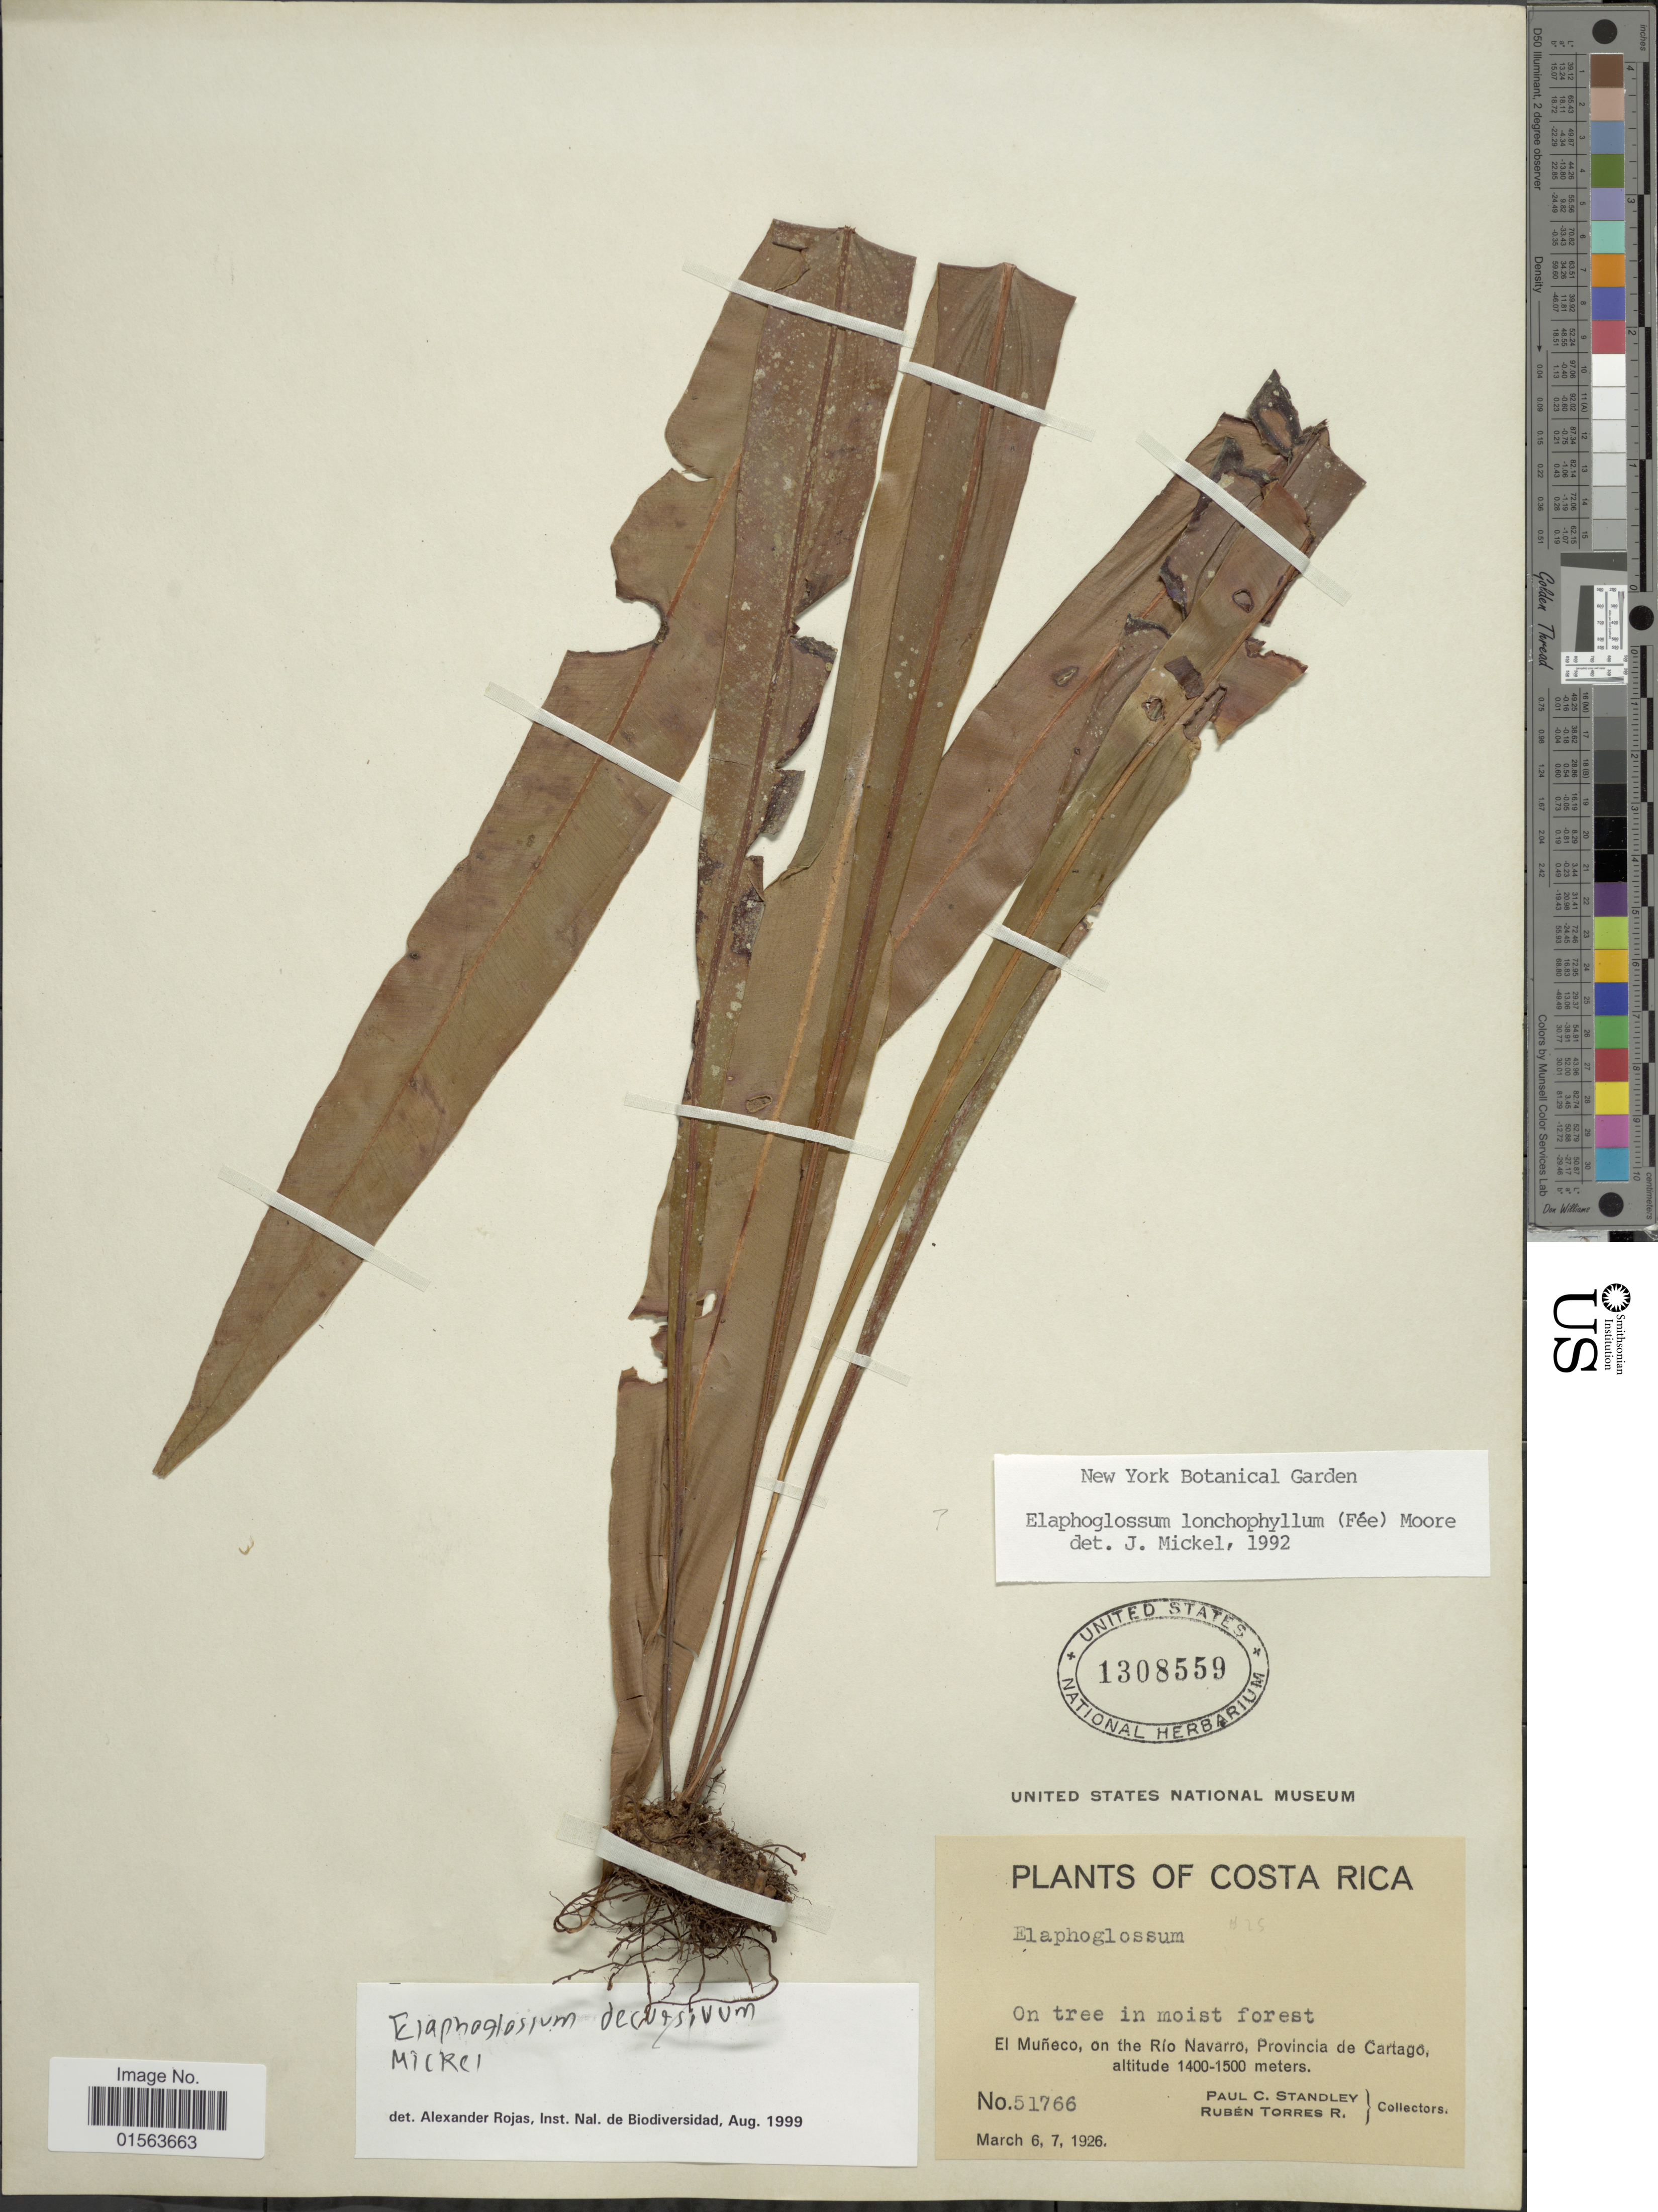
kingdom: Plantae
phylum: Tracheophyta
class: Polypodiopsida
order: Polypodiales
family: Dryopteridaceae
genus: Elaphoglossum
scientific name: Elaphoglossum decursivum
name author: Mickel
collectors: P. C. Standley & R. Torres Rojas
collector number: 51766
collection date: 1926-03-06/1926-03-07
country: Costa Rica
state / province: Cartago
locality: El Muneco, on the Rio Navarro, Provincia de Cartago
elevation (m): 1400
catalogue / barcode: US 1308559